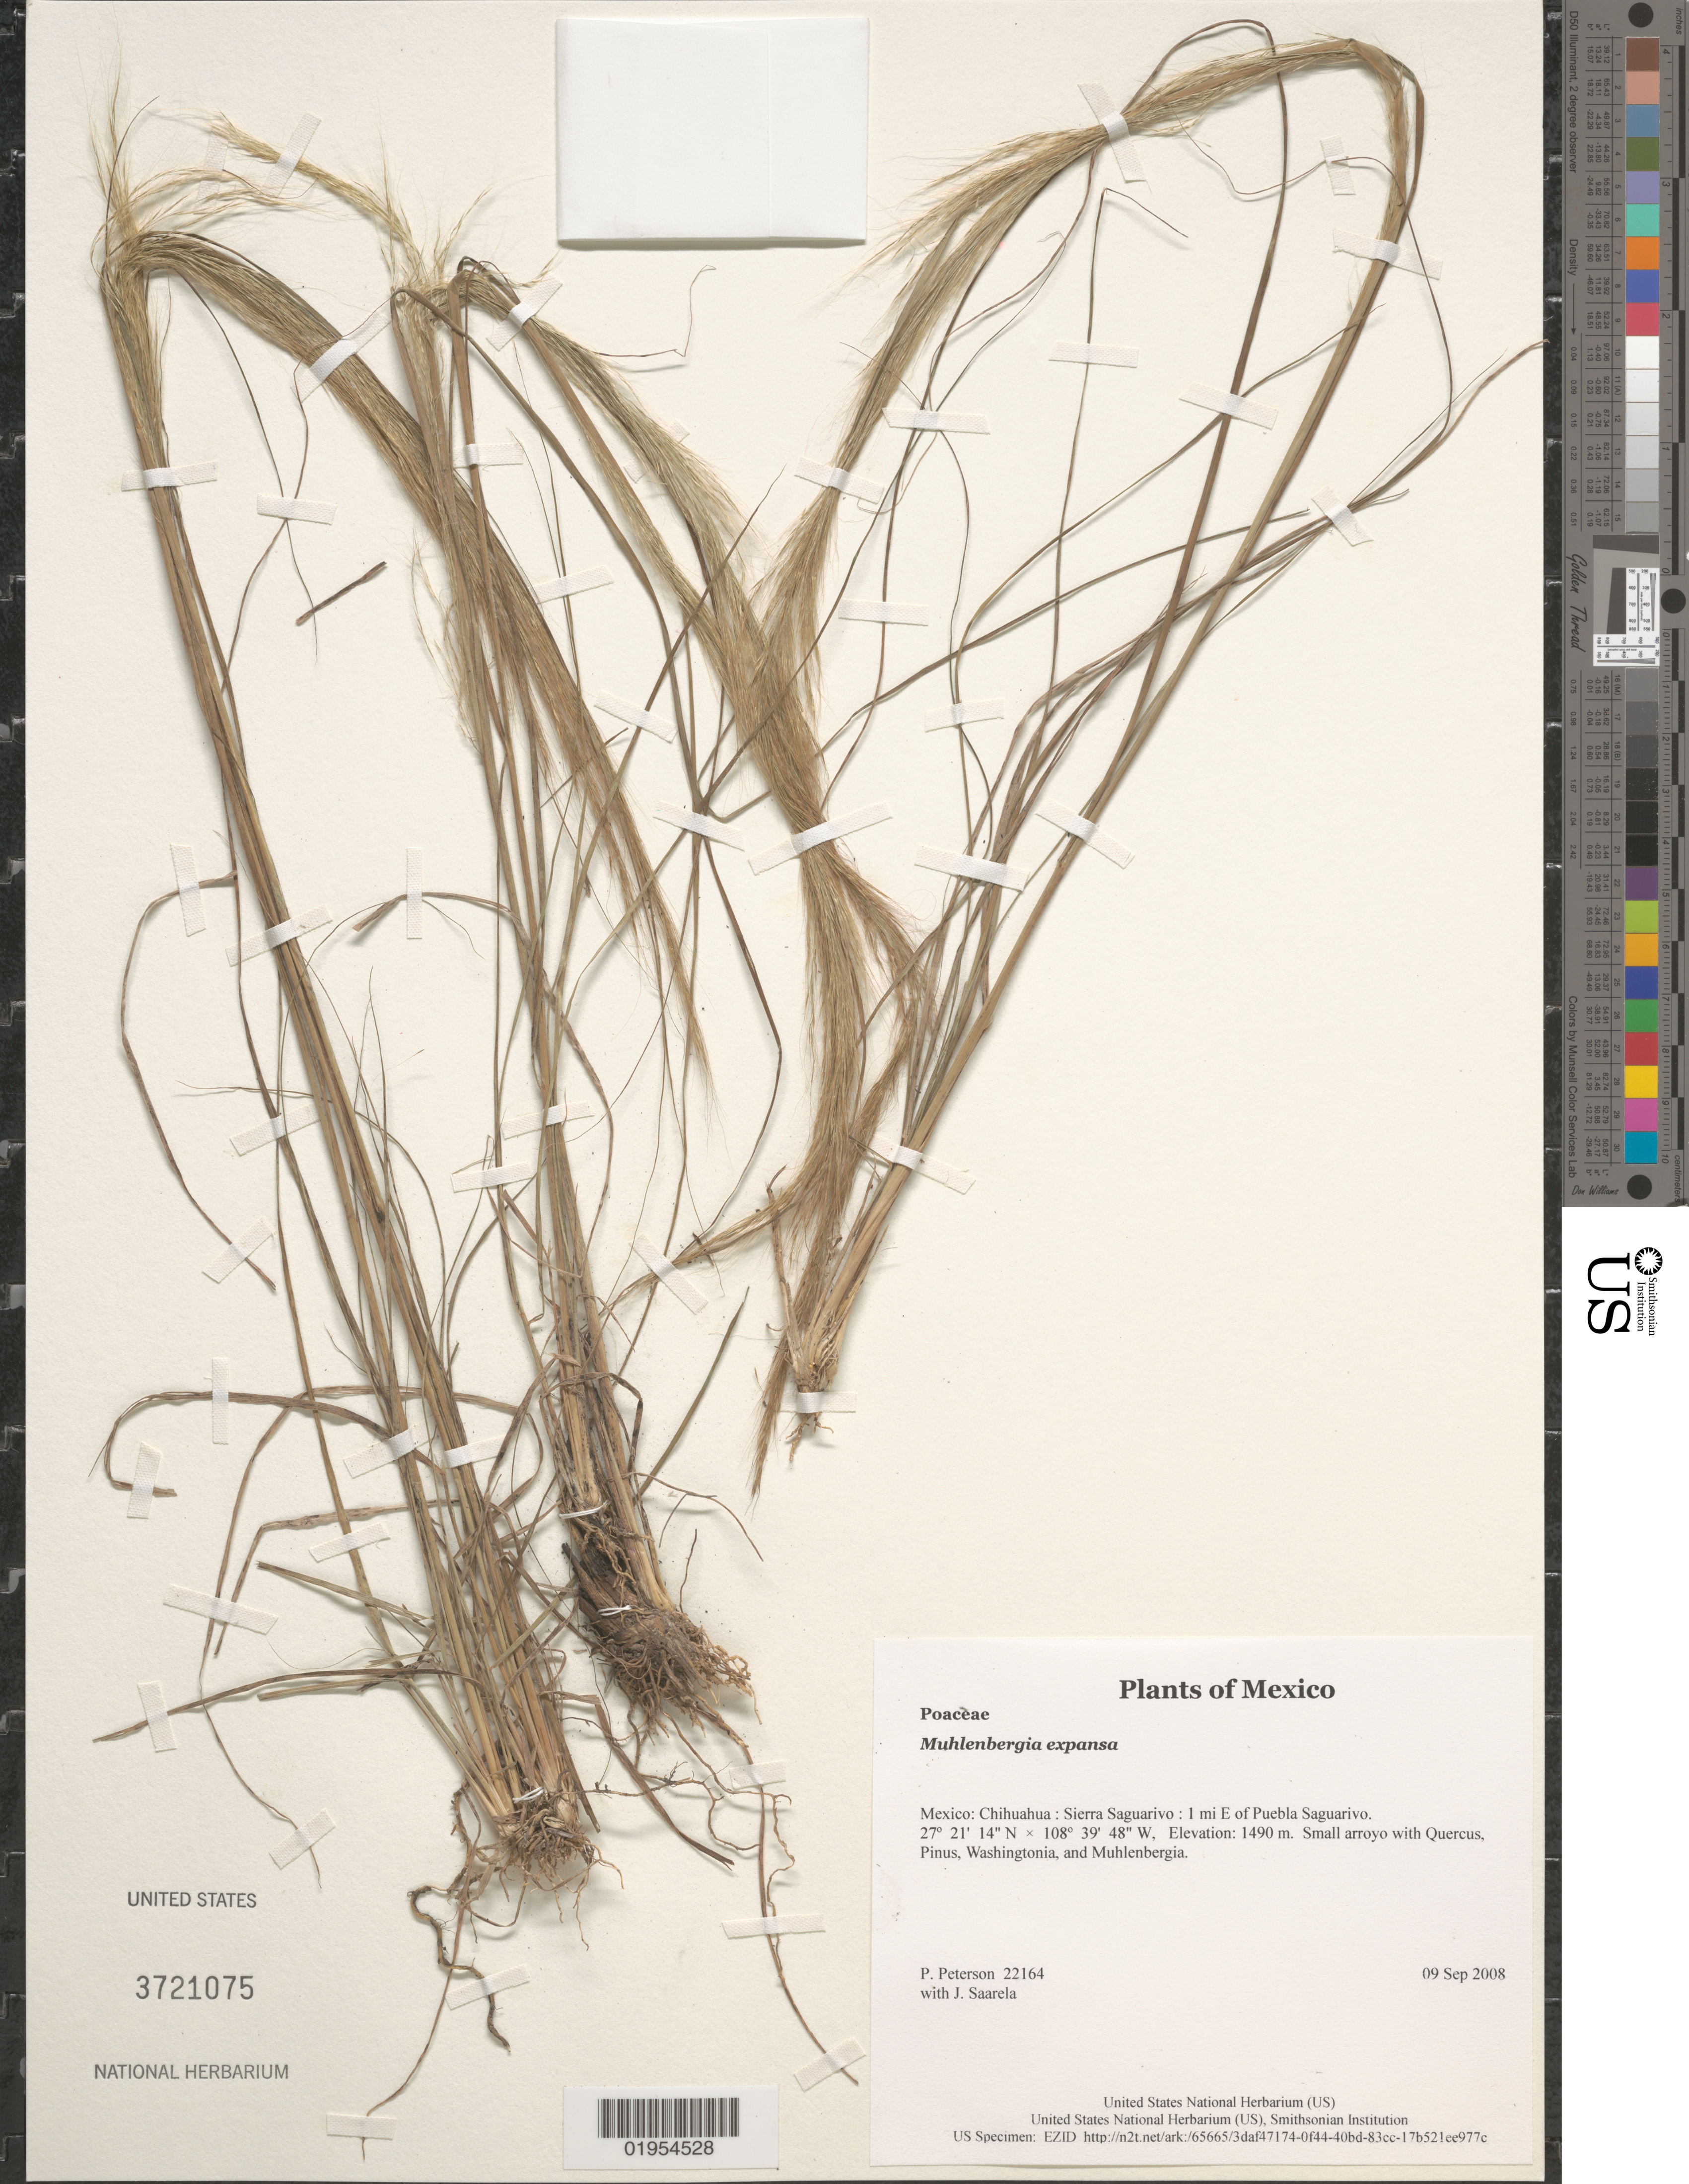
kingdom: Plantae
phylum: Tracheophyta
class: Liliopsida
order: Poales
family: Poaceae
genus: Muhlenbergia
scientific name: Muhlenbergia expansa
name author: Trin.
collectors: P. M. Peterson & J. Saarela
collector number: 22164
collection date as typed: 09 Sep 2008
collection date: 2008-09-09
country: Mexico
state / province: Chihuahua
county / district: Sierra Saguarivo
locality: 1 mi E of Puebla Saguarivo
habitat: Small arroyo with Quercus, Pinus, Washingtonia, and Muhlenbergia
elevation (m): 1490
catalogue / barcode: US 3721075